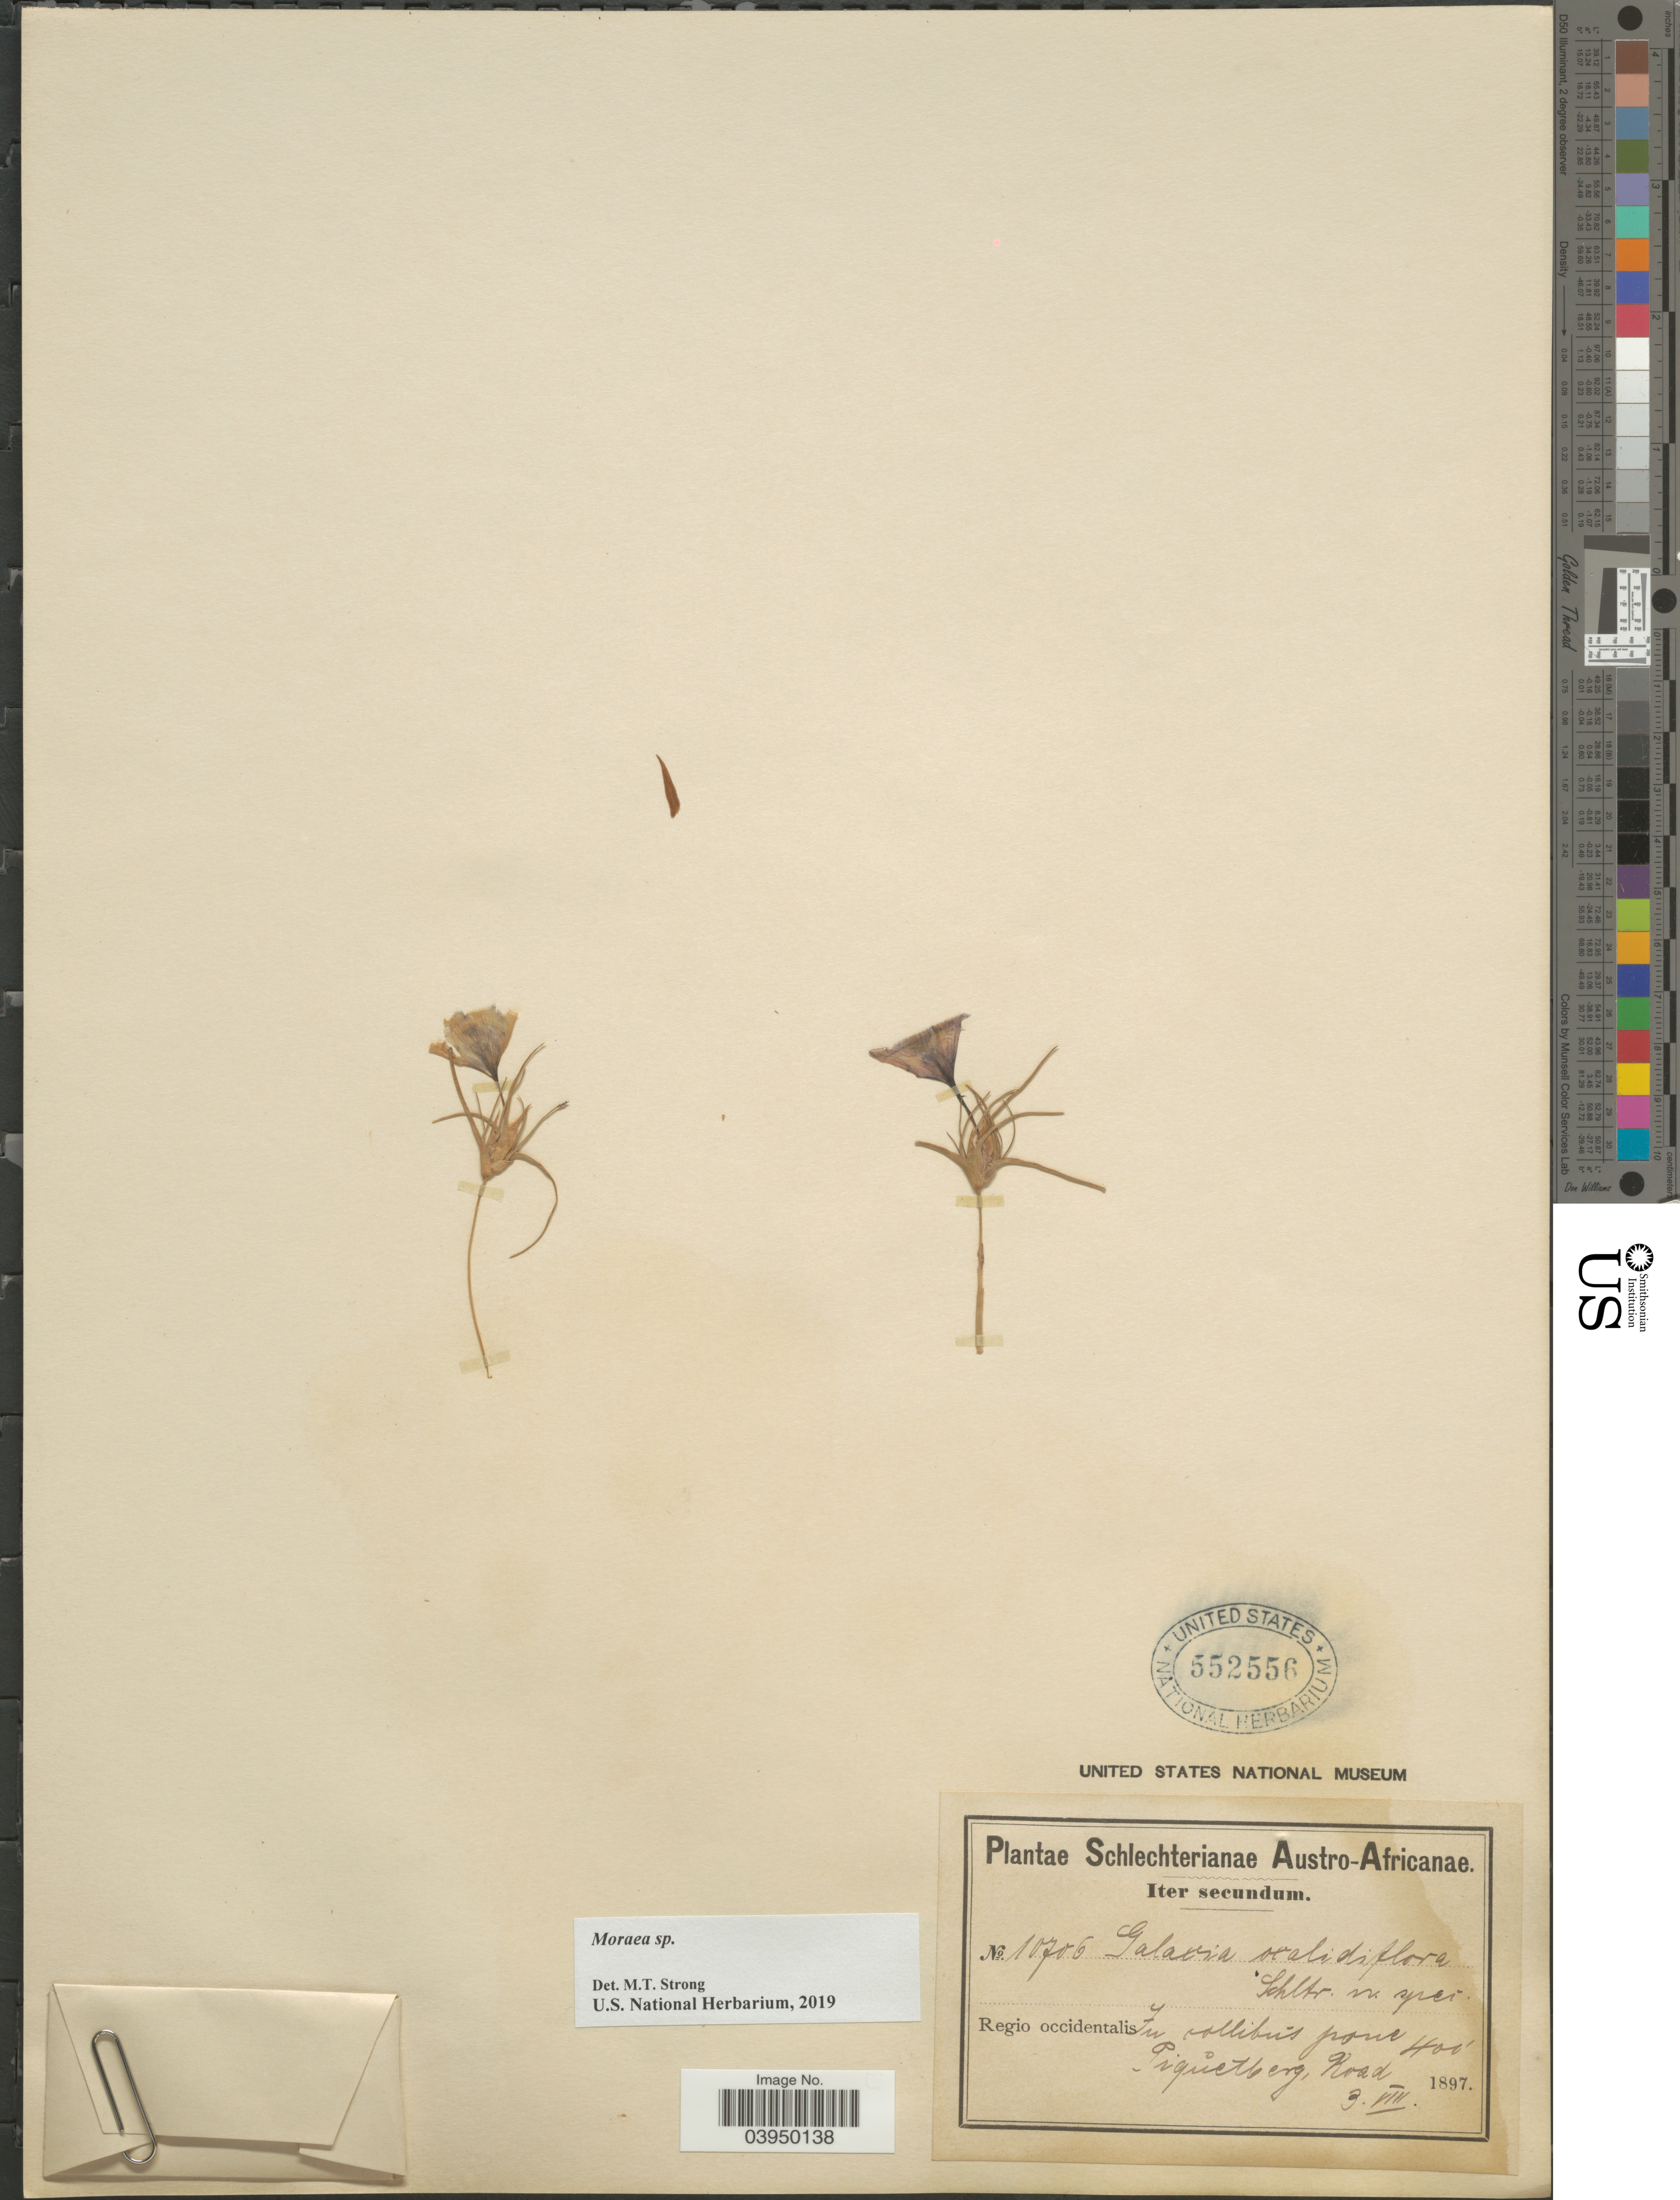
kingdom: Plantae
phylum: Tracheophyta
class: Liliopsida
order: Asparagales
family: Iridaceae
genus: Moraea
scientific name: Moraea sp.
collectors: Schlechter, --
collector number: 10706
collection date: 1897-08-03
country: South Africa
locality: Austro-Africinae. Regio occidentalis In collibus pone Piqůetberg, Road.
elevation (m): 122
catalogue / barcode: US 552556